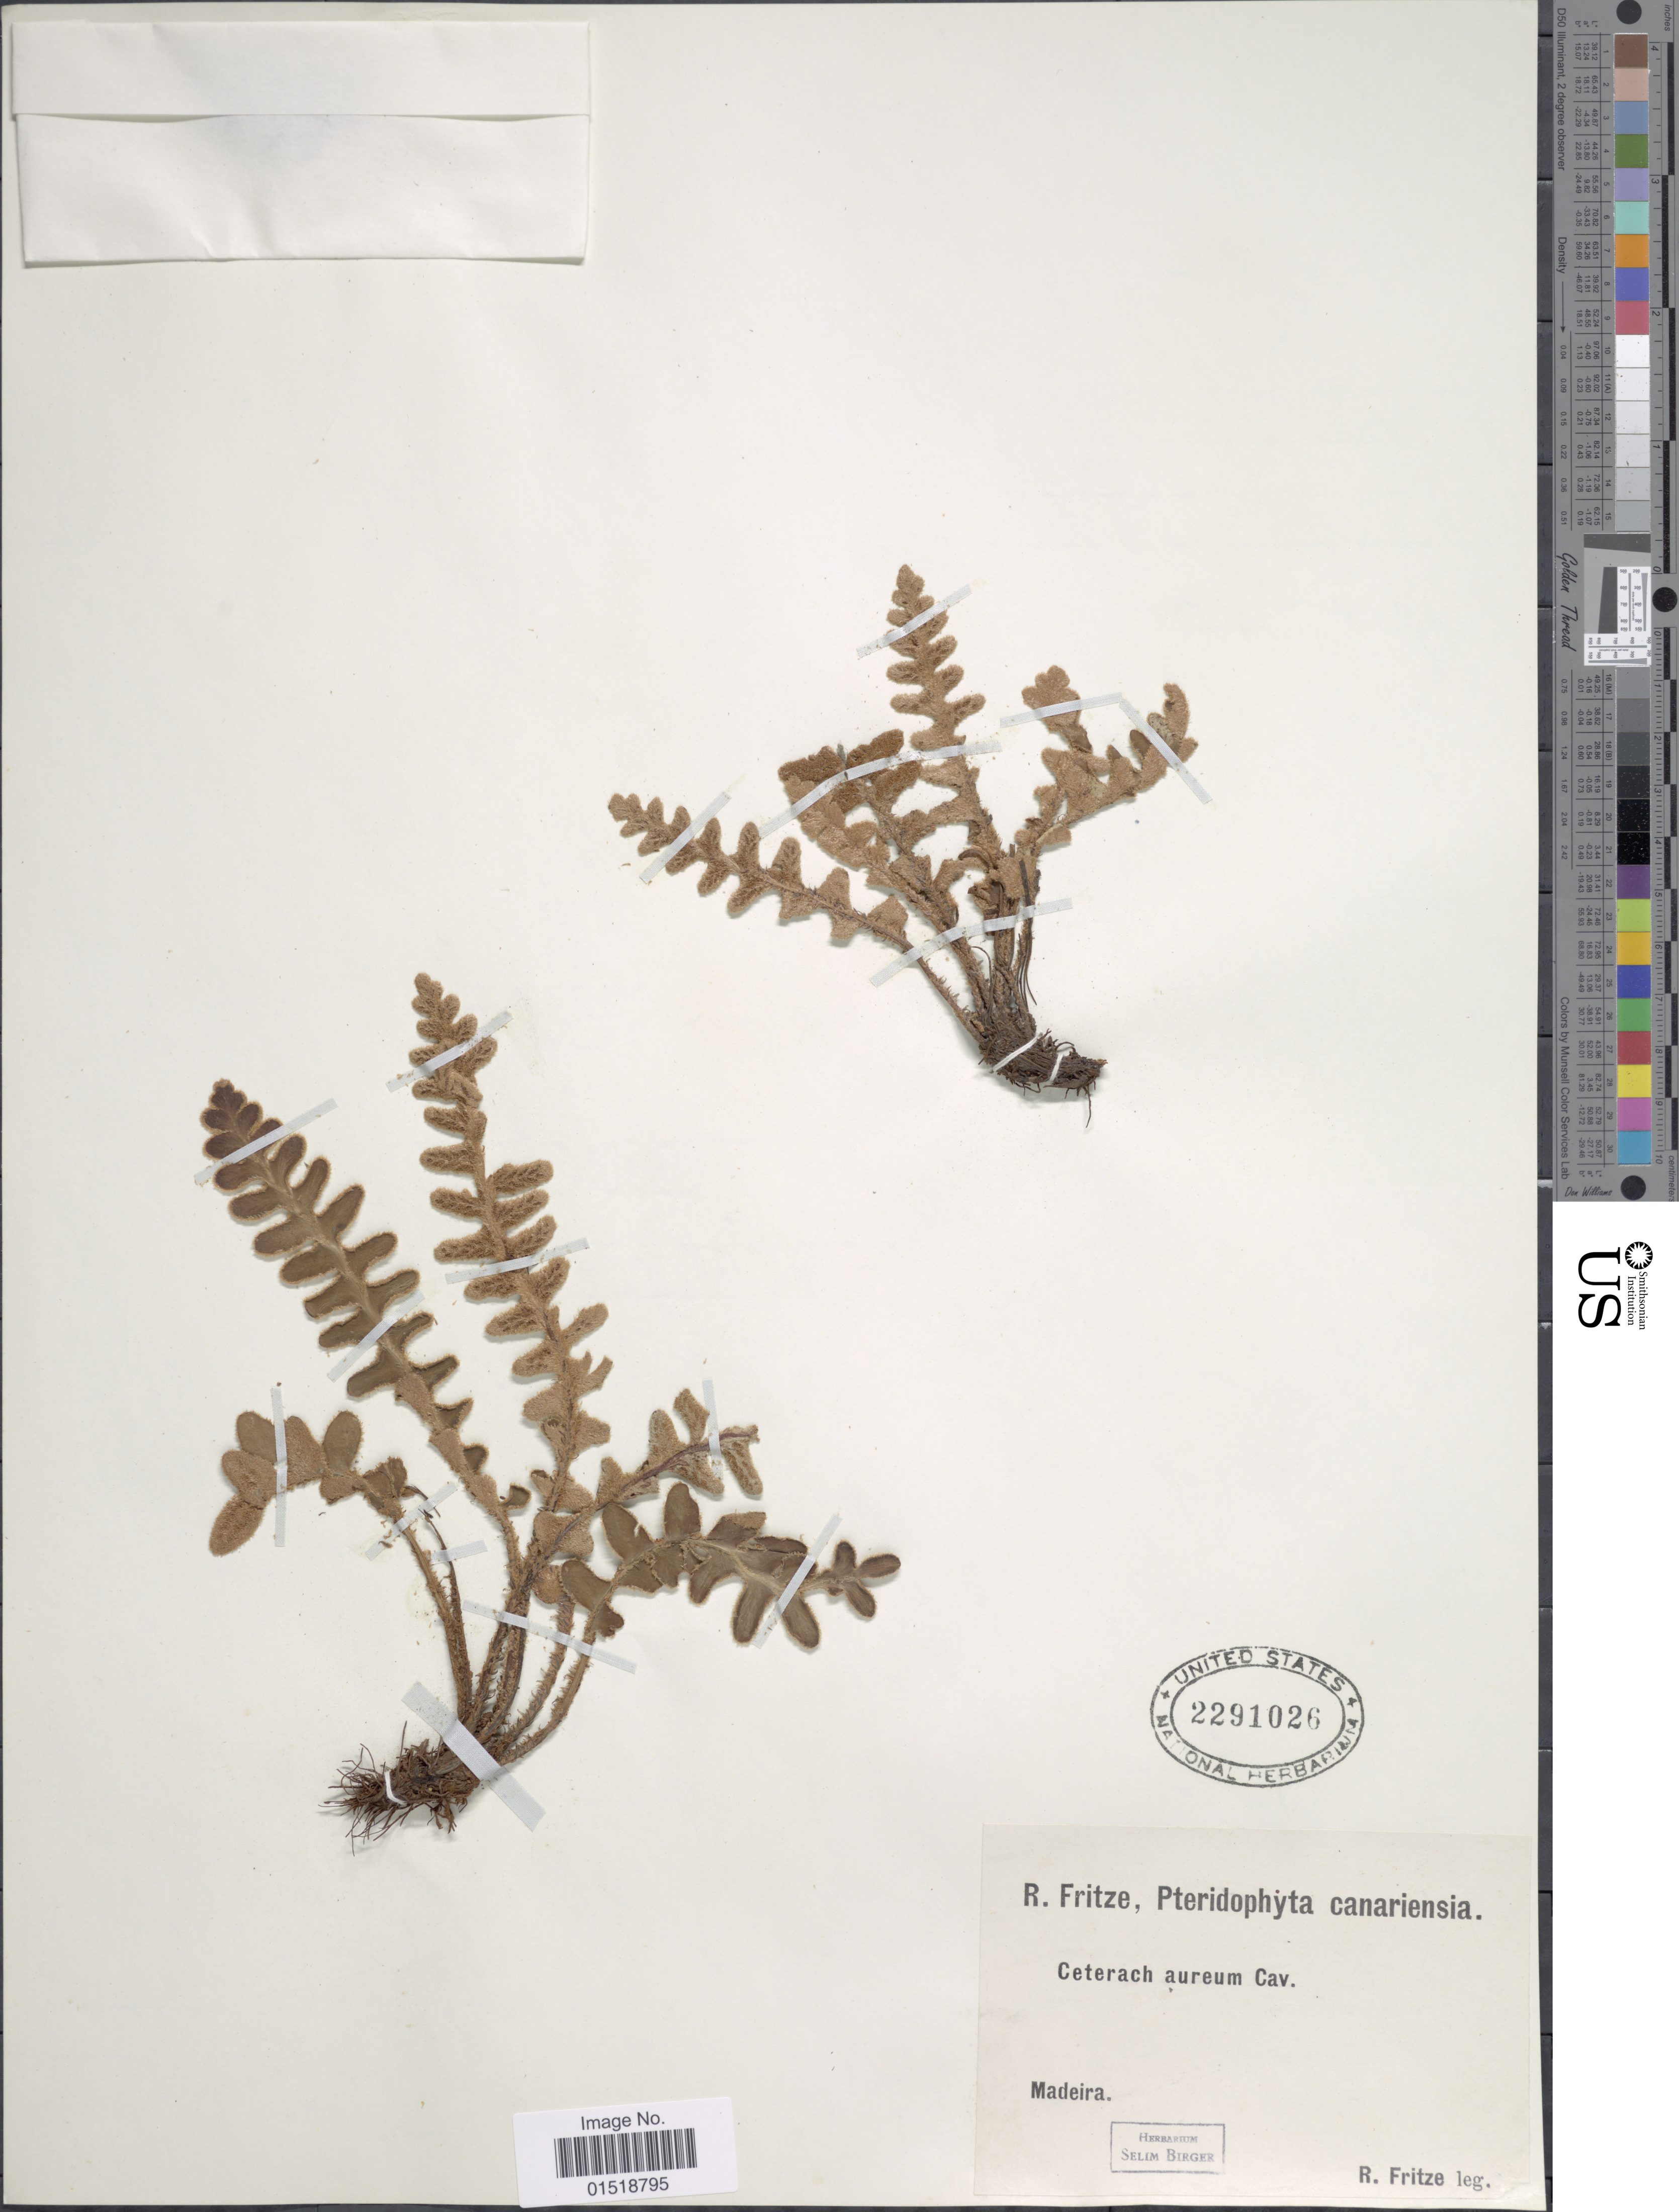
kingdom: Plantae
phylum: Tracheophyta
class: Polypodiopsida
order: Polypodiales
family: Aspleniaceae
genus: Asplenium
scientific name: Asplenium aureum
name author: Cav.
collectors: R. Fritze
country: Portugal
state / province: Madeira (Aut. Reg.)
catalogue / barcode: US 2291026